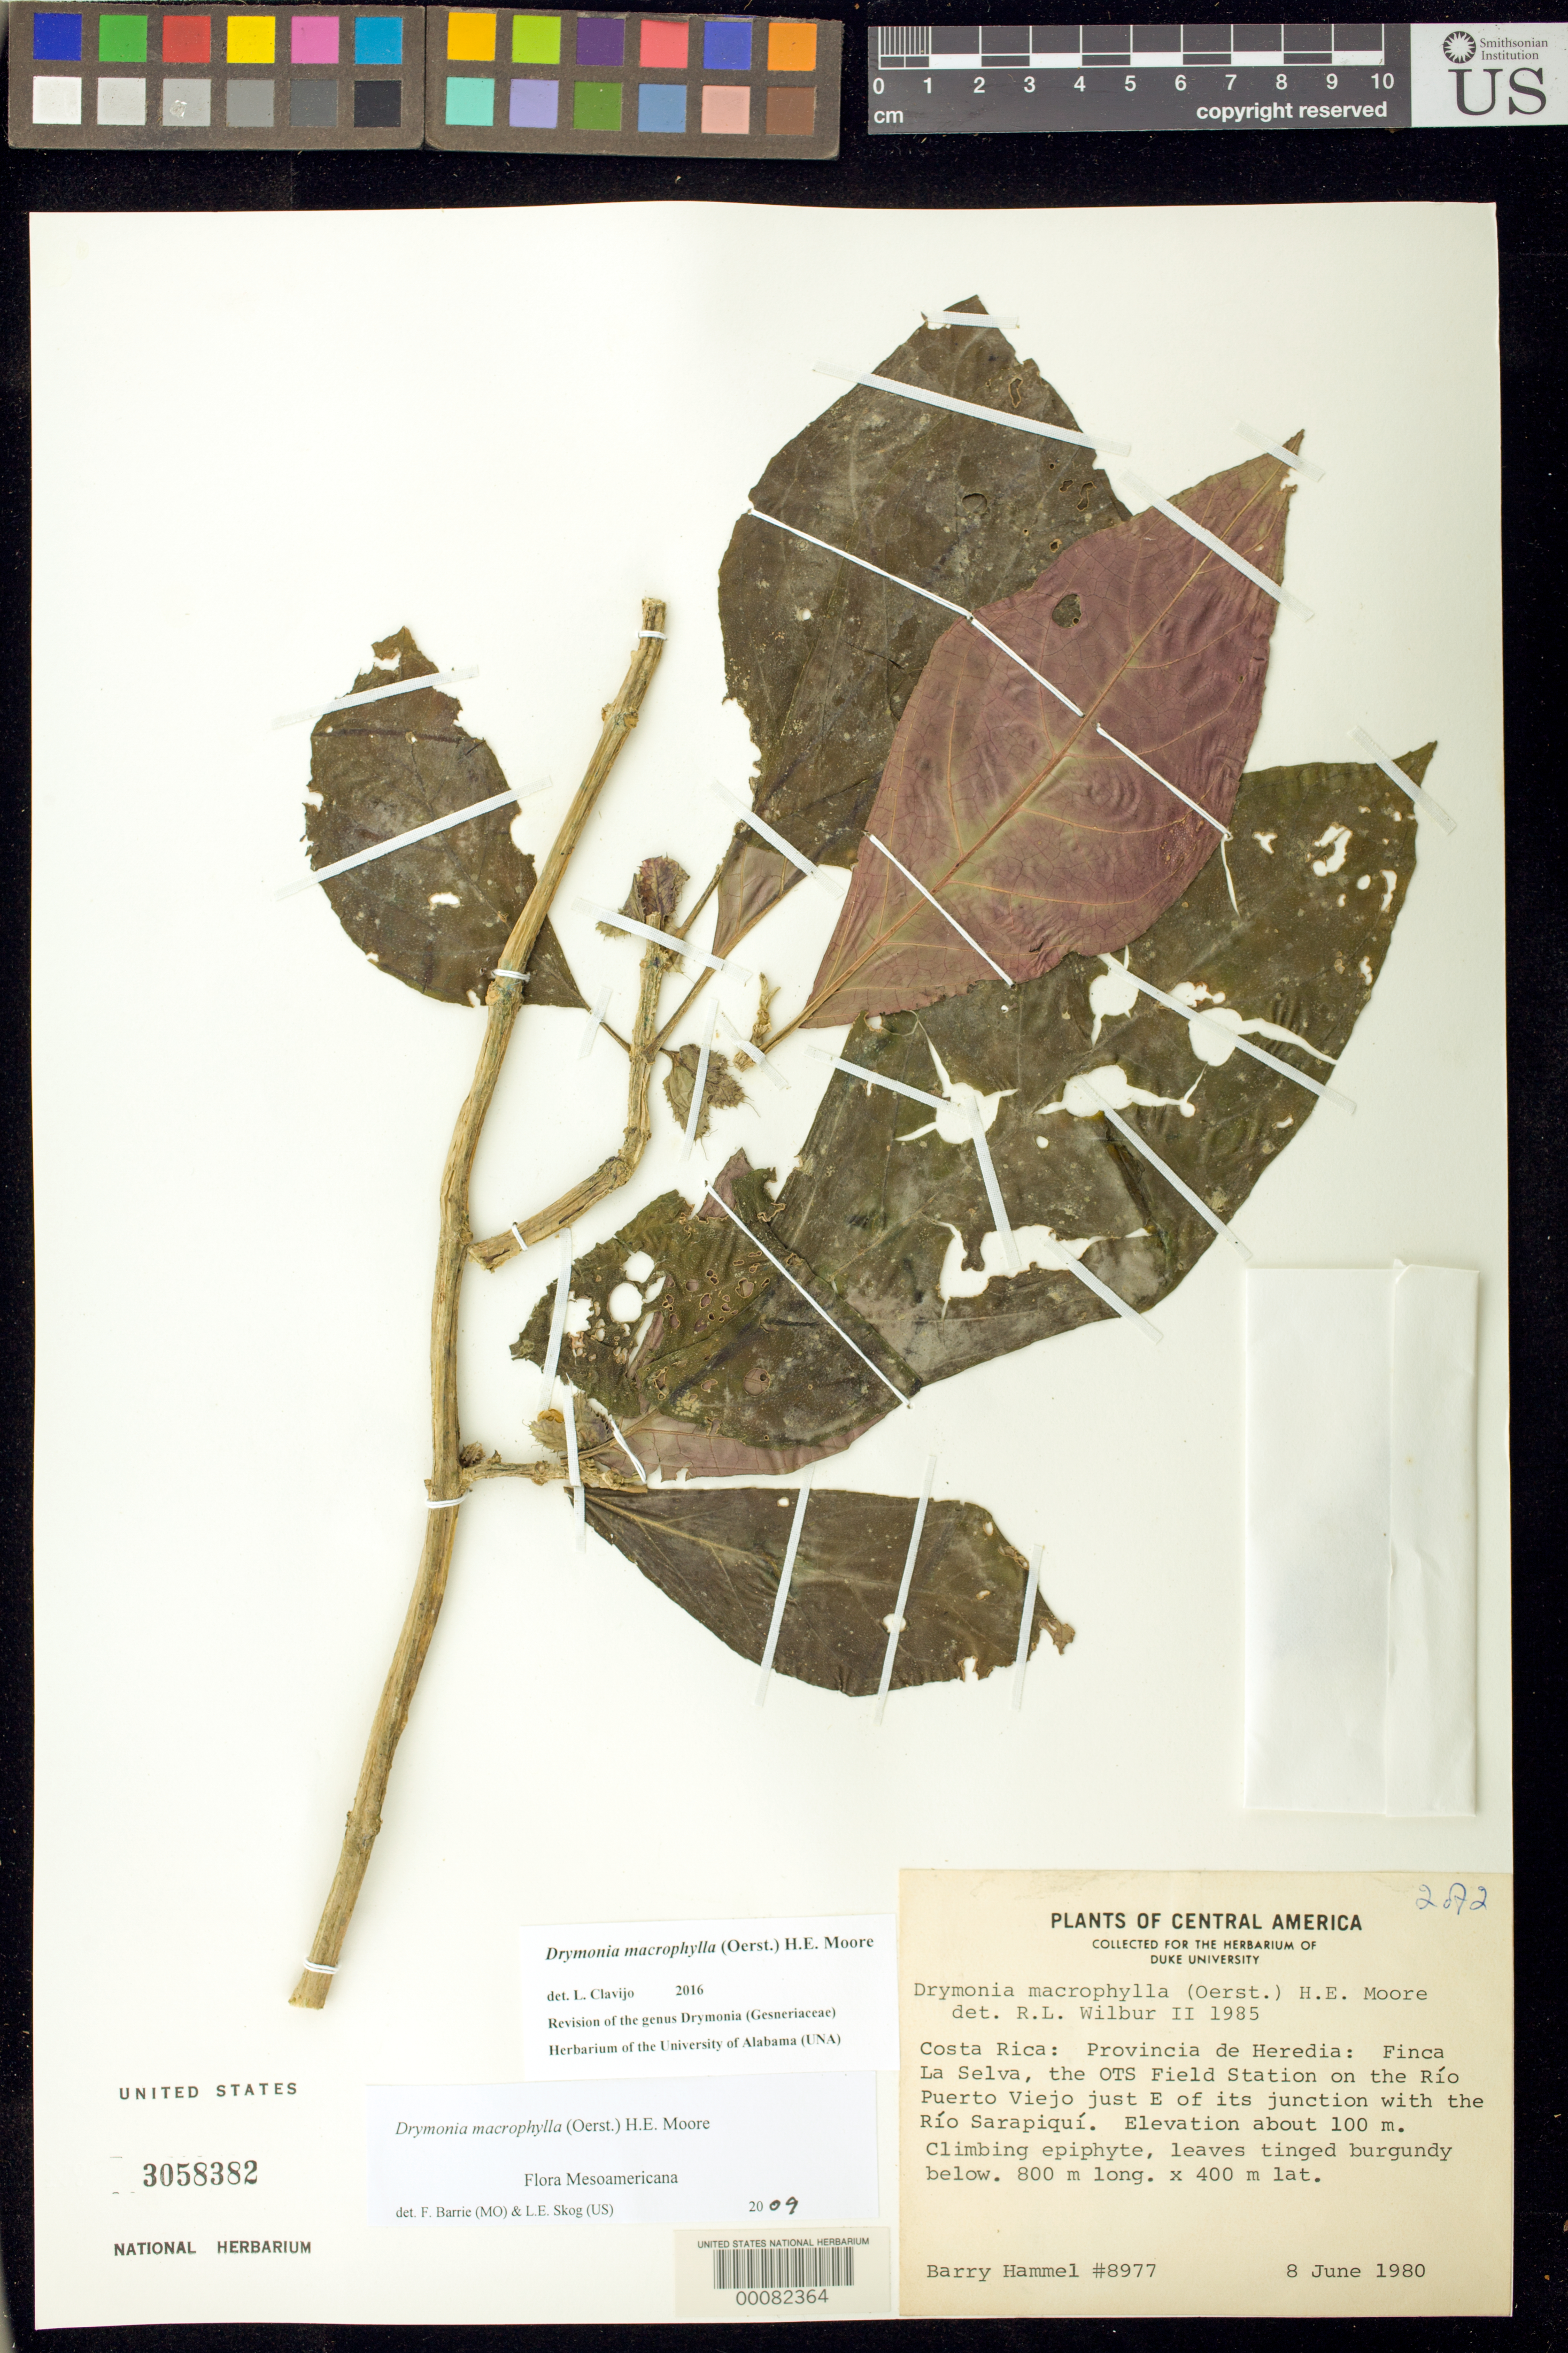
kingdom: Plantae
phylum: Tracheophyta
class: Magnoliopsida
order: Lamiales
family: Gesneriaceae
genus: Drymonia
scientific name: Drymonia macrophylla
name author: (Oerst.) H.E. Moore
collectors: B. Hammel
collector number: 8977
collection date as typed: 08 Jun 1980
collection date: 1980-06-08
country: Costa Rica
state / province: Heredia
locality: Finca La Selva, the OTS field station on the Rio Puerto Viejo just E of its junction with the Rio Sarapiqui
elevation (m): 100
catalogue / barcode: US 3058382